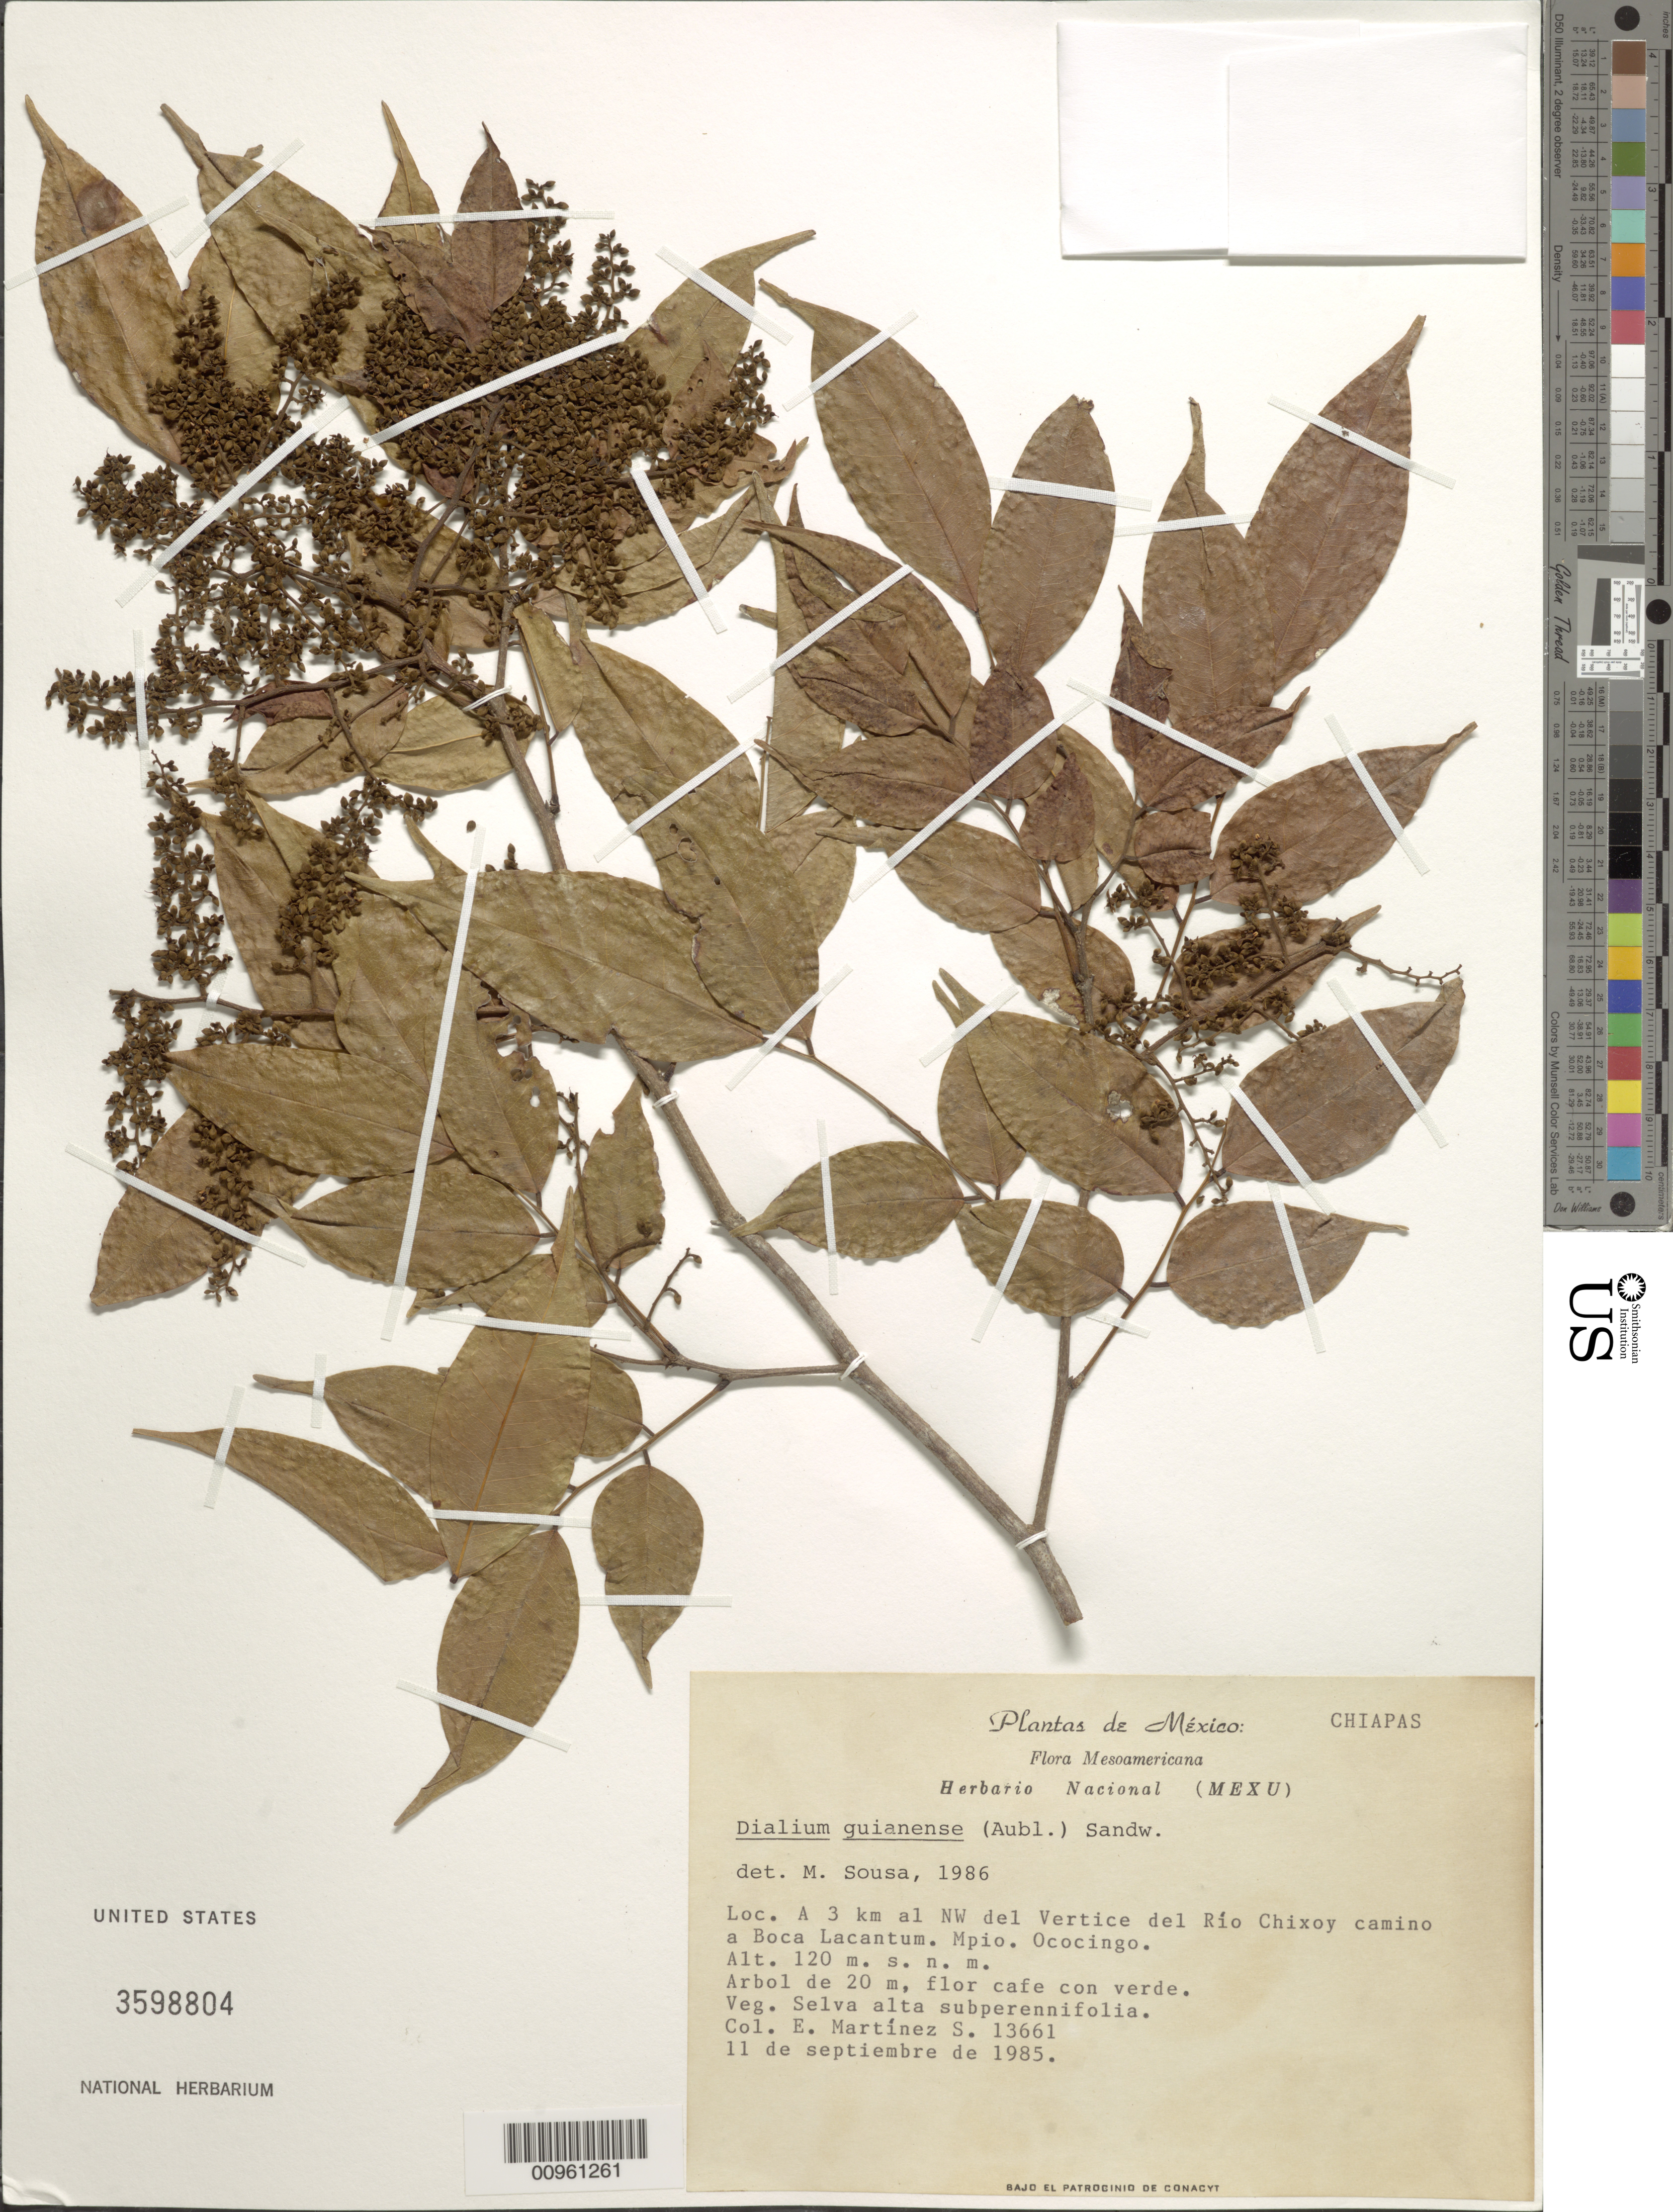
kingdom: Plantae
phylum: Tracheophyta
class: Magnoliopsida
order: Fabales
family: Fabaceae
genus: Dialium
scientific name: Dialium guianense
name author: (Aubl.) Sandwith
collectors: E. M. Martínez S.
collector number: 13661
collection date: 1985-09-11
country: Mexico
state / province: Chiapas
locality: Vertice del Rio Chixoy camino a Boca Lacantum, Mpio. Ococingo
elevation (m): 120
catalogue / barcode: US 3598804